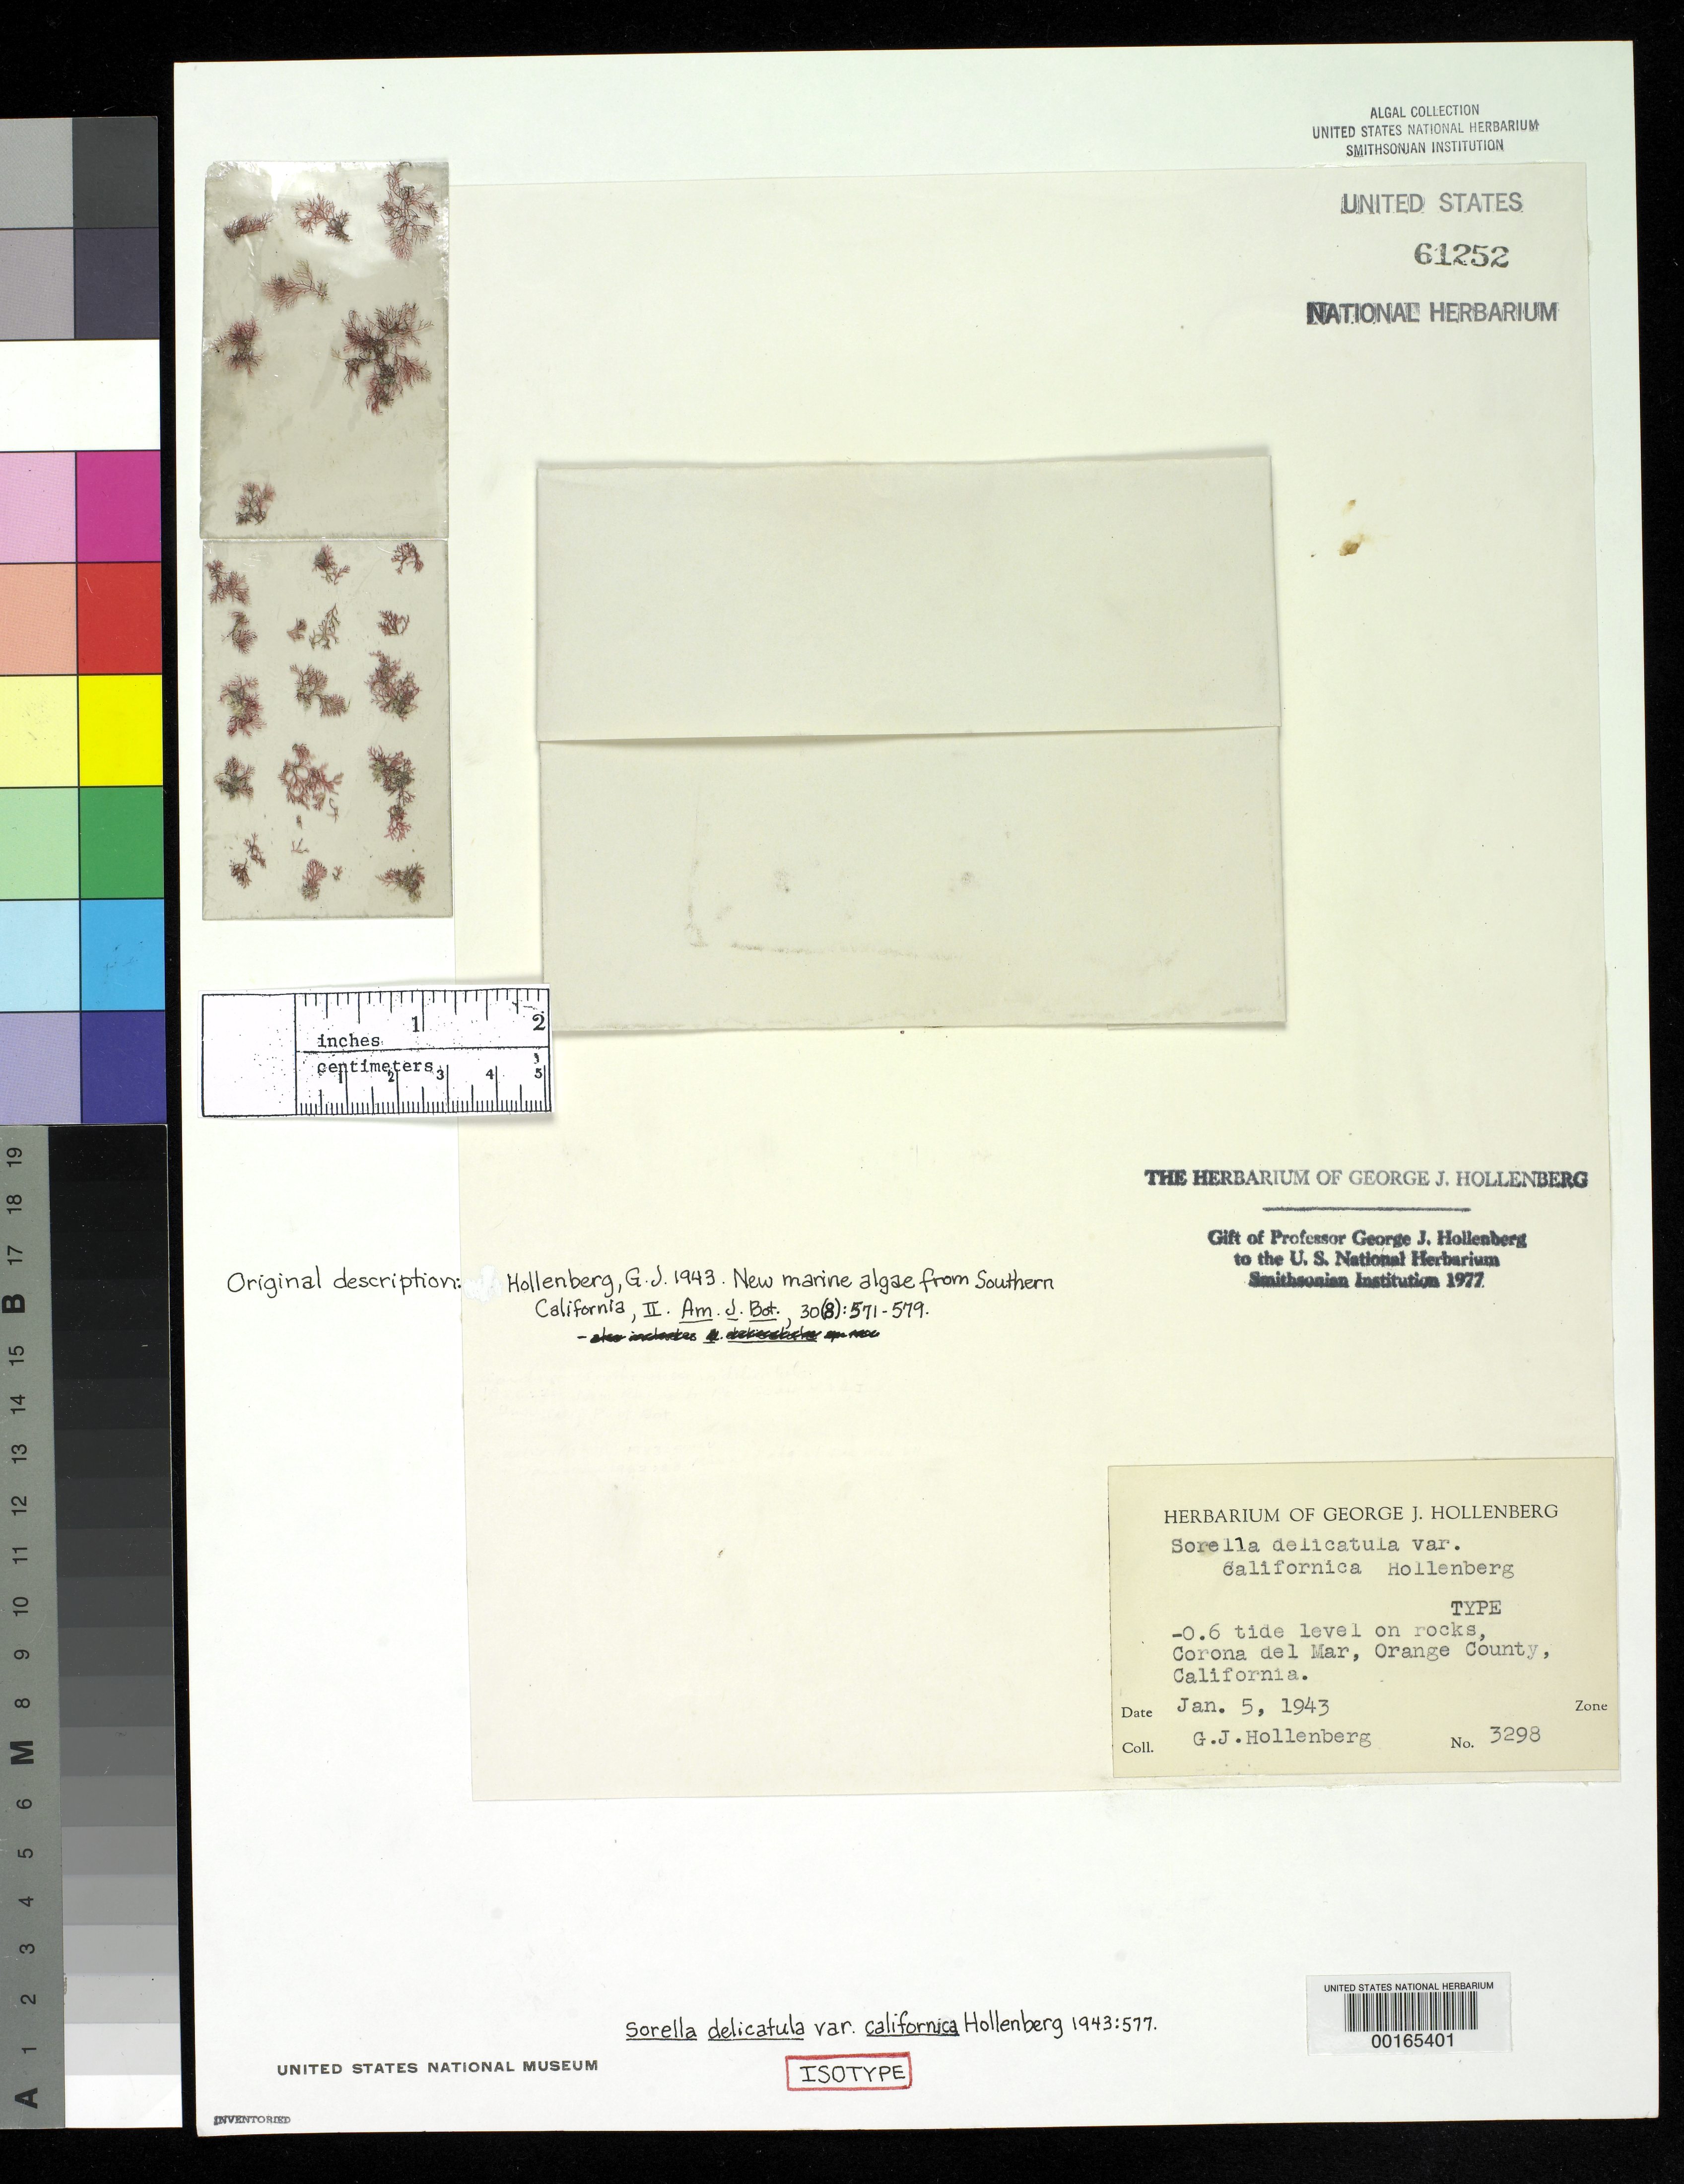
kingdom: Plantae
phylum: Rhodophyta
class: Florideophyceae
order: Ceramiales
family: Delesseriaceae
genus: Sorella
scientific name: Sorella delicatula var. californica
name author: Hollenb.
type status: Isotype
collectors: G. Hollenberg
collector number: GJH 3298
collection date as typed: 05 Jan 1943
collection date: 1943-01-05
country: United States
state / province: California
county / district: Orange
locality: Corona del Mar.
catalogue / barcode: US 61252